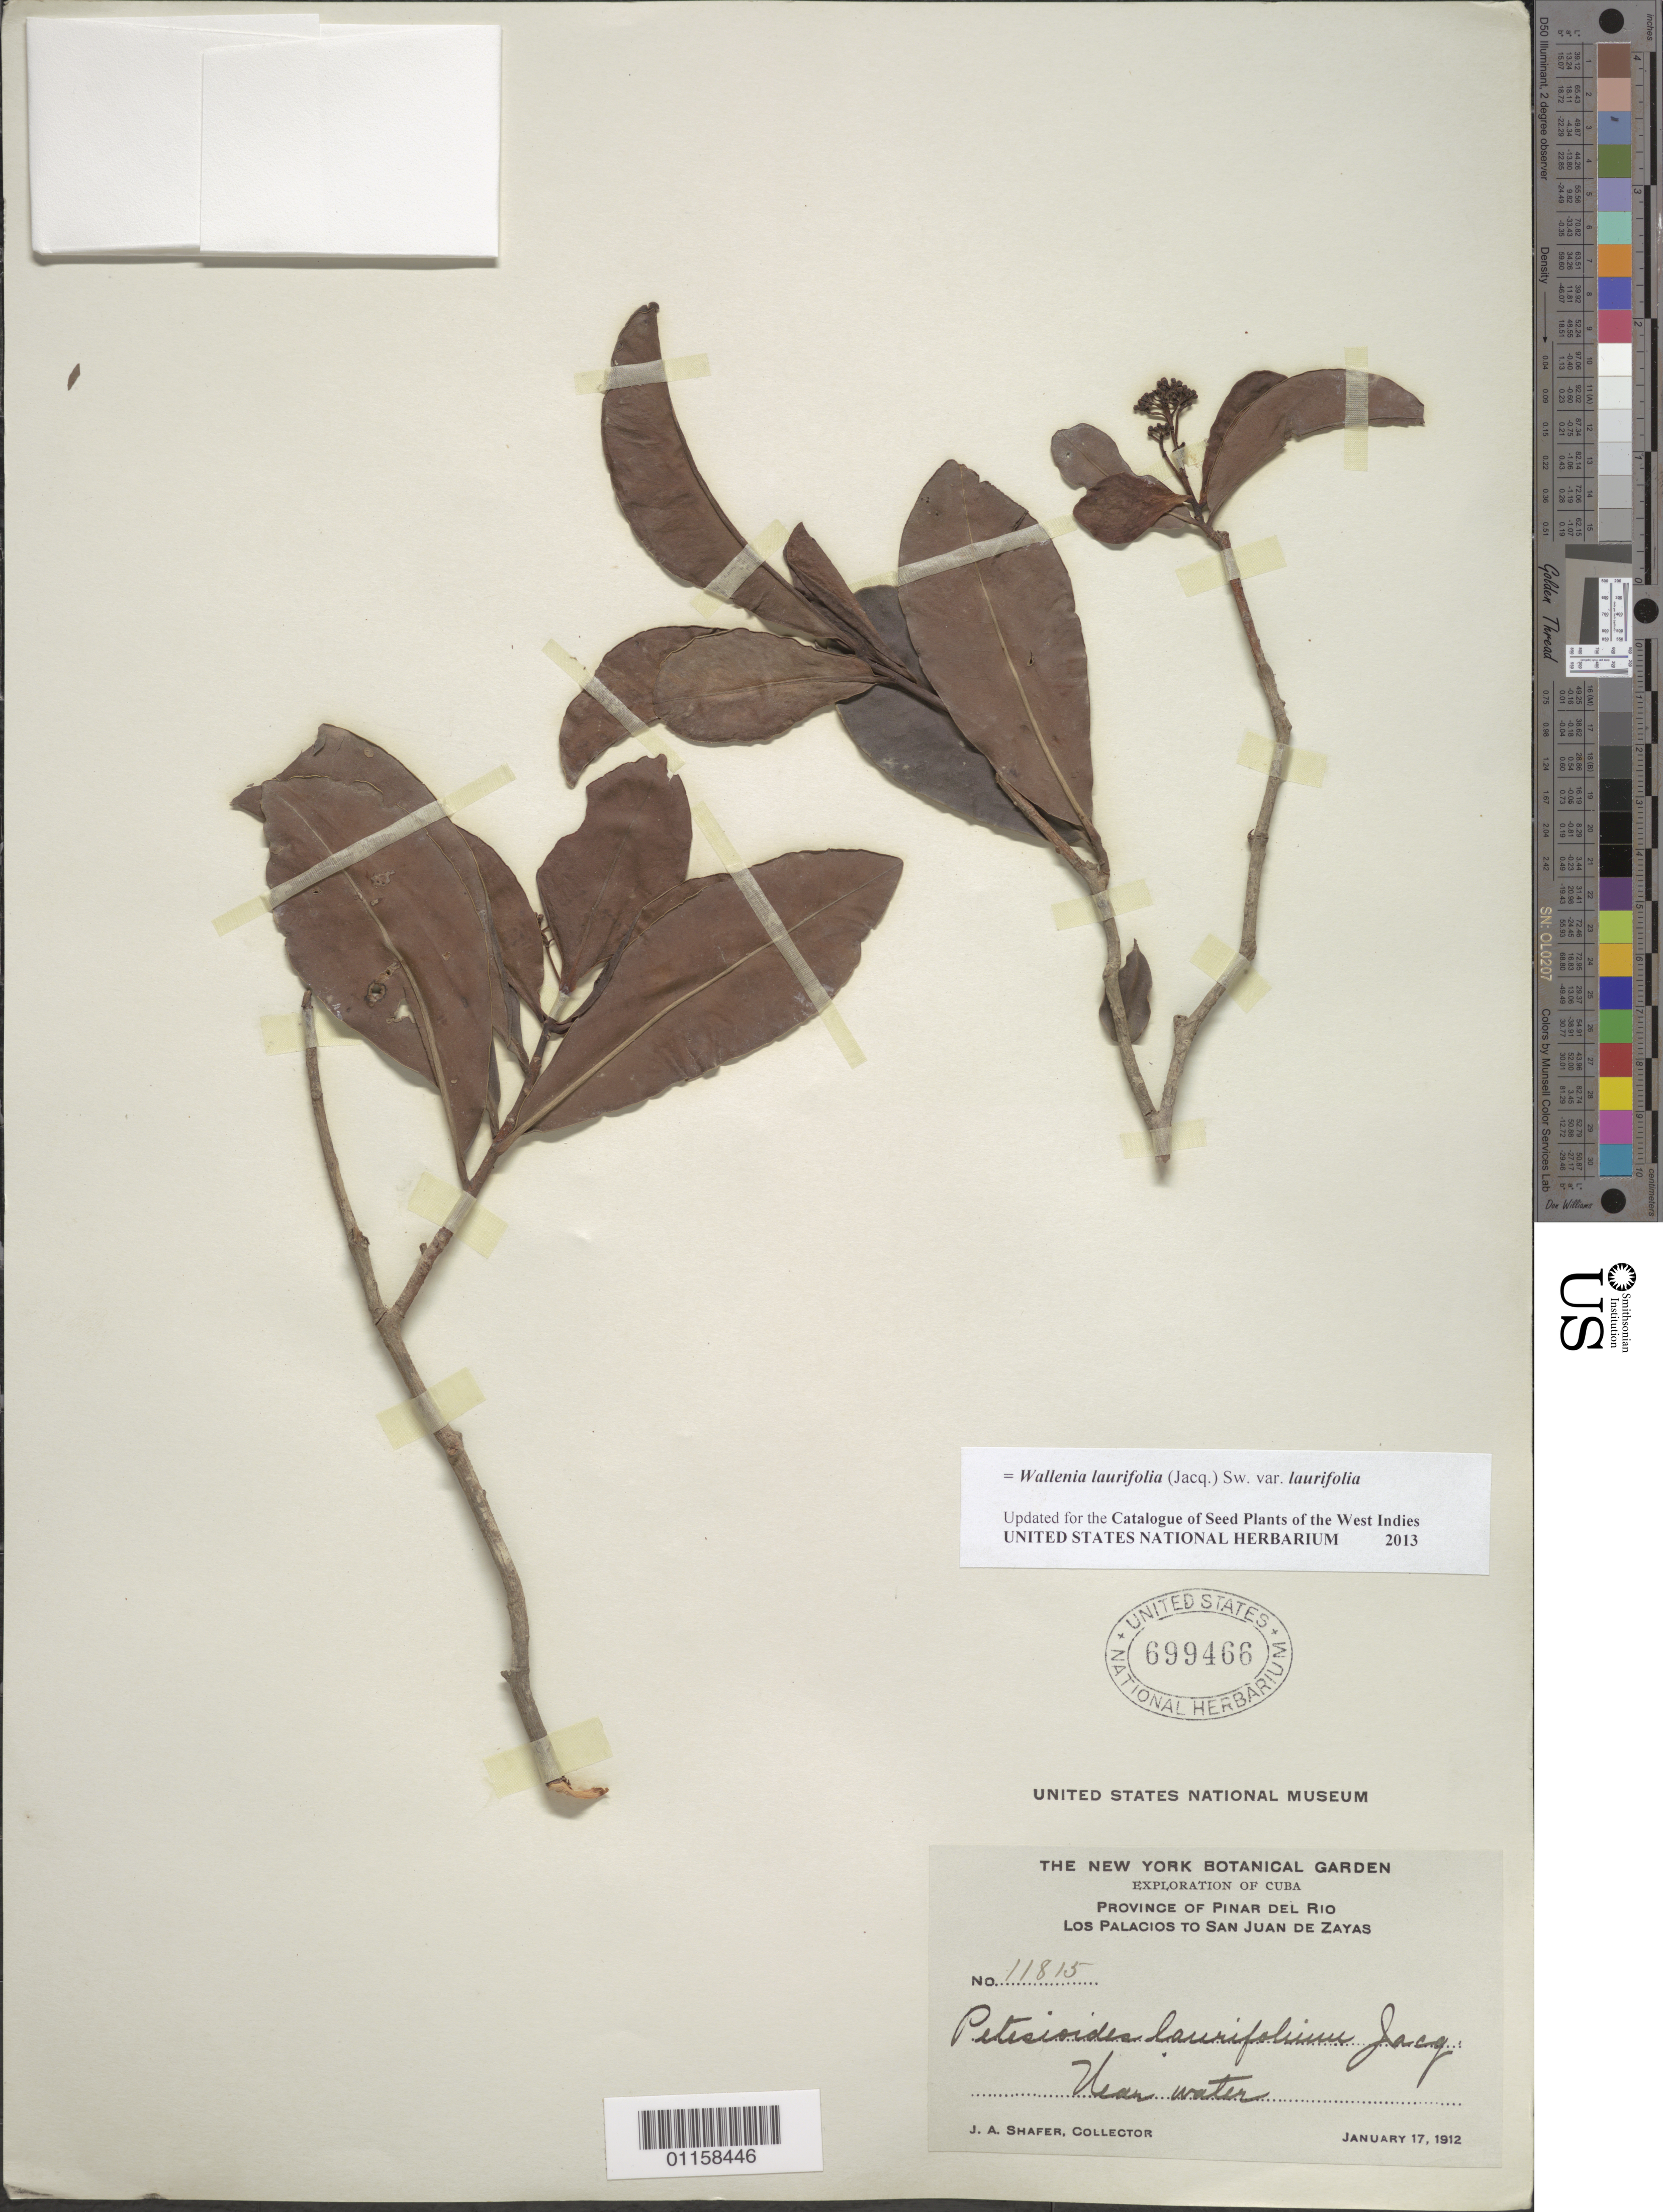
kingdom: Plantae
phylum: Tracheophyta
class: Magnoliopsida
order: Ericales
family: Primulaceae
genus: Wallenia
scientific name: Wallenia laurifolia var. laurifolia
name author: (Jacq.) Sw.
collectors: J. A. Shafer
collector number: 11815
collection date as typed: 17 Jan 1912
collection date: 1912-01-17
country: Cuba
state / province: Pinar del Río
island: Cuba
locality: Los Palacios to San Juan de Zayas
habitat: Near water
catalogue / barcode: US 699466